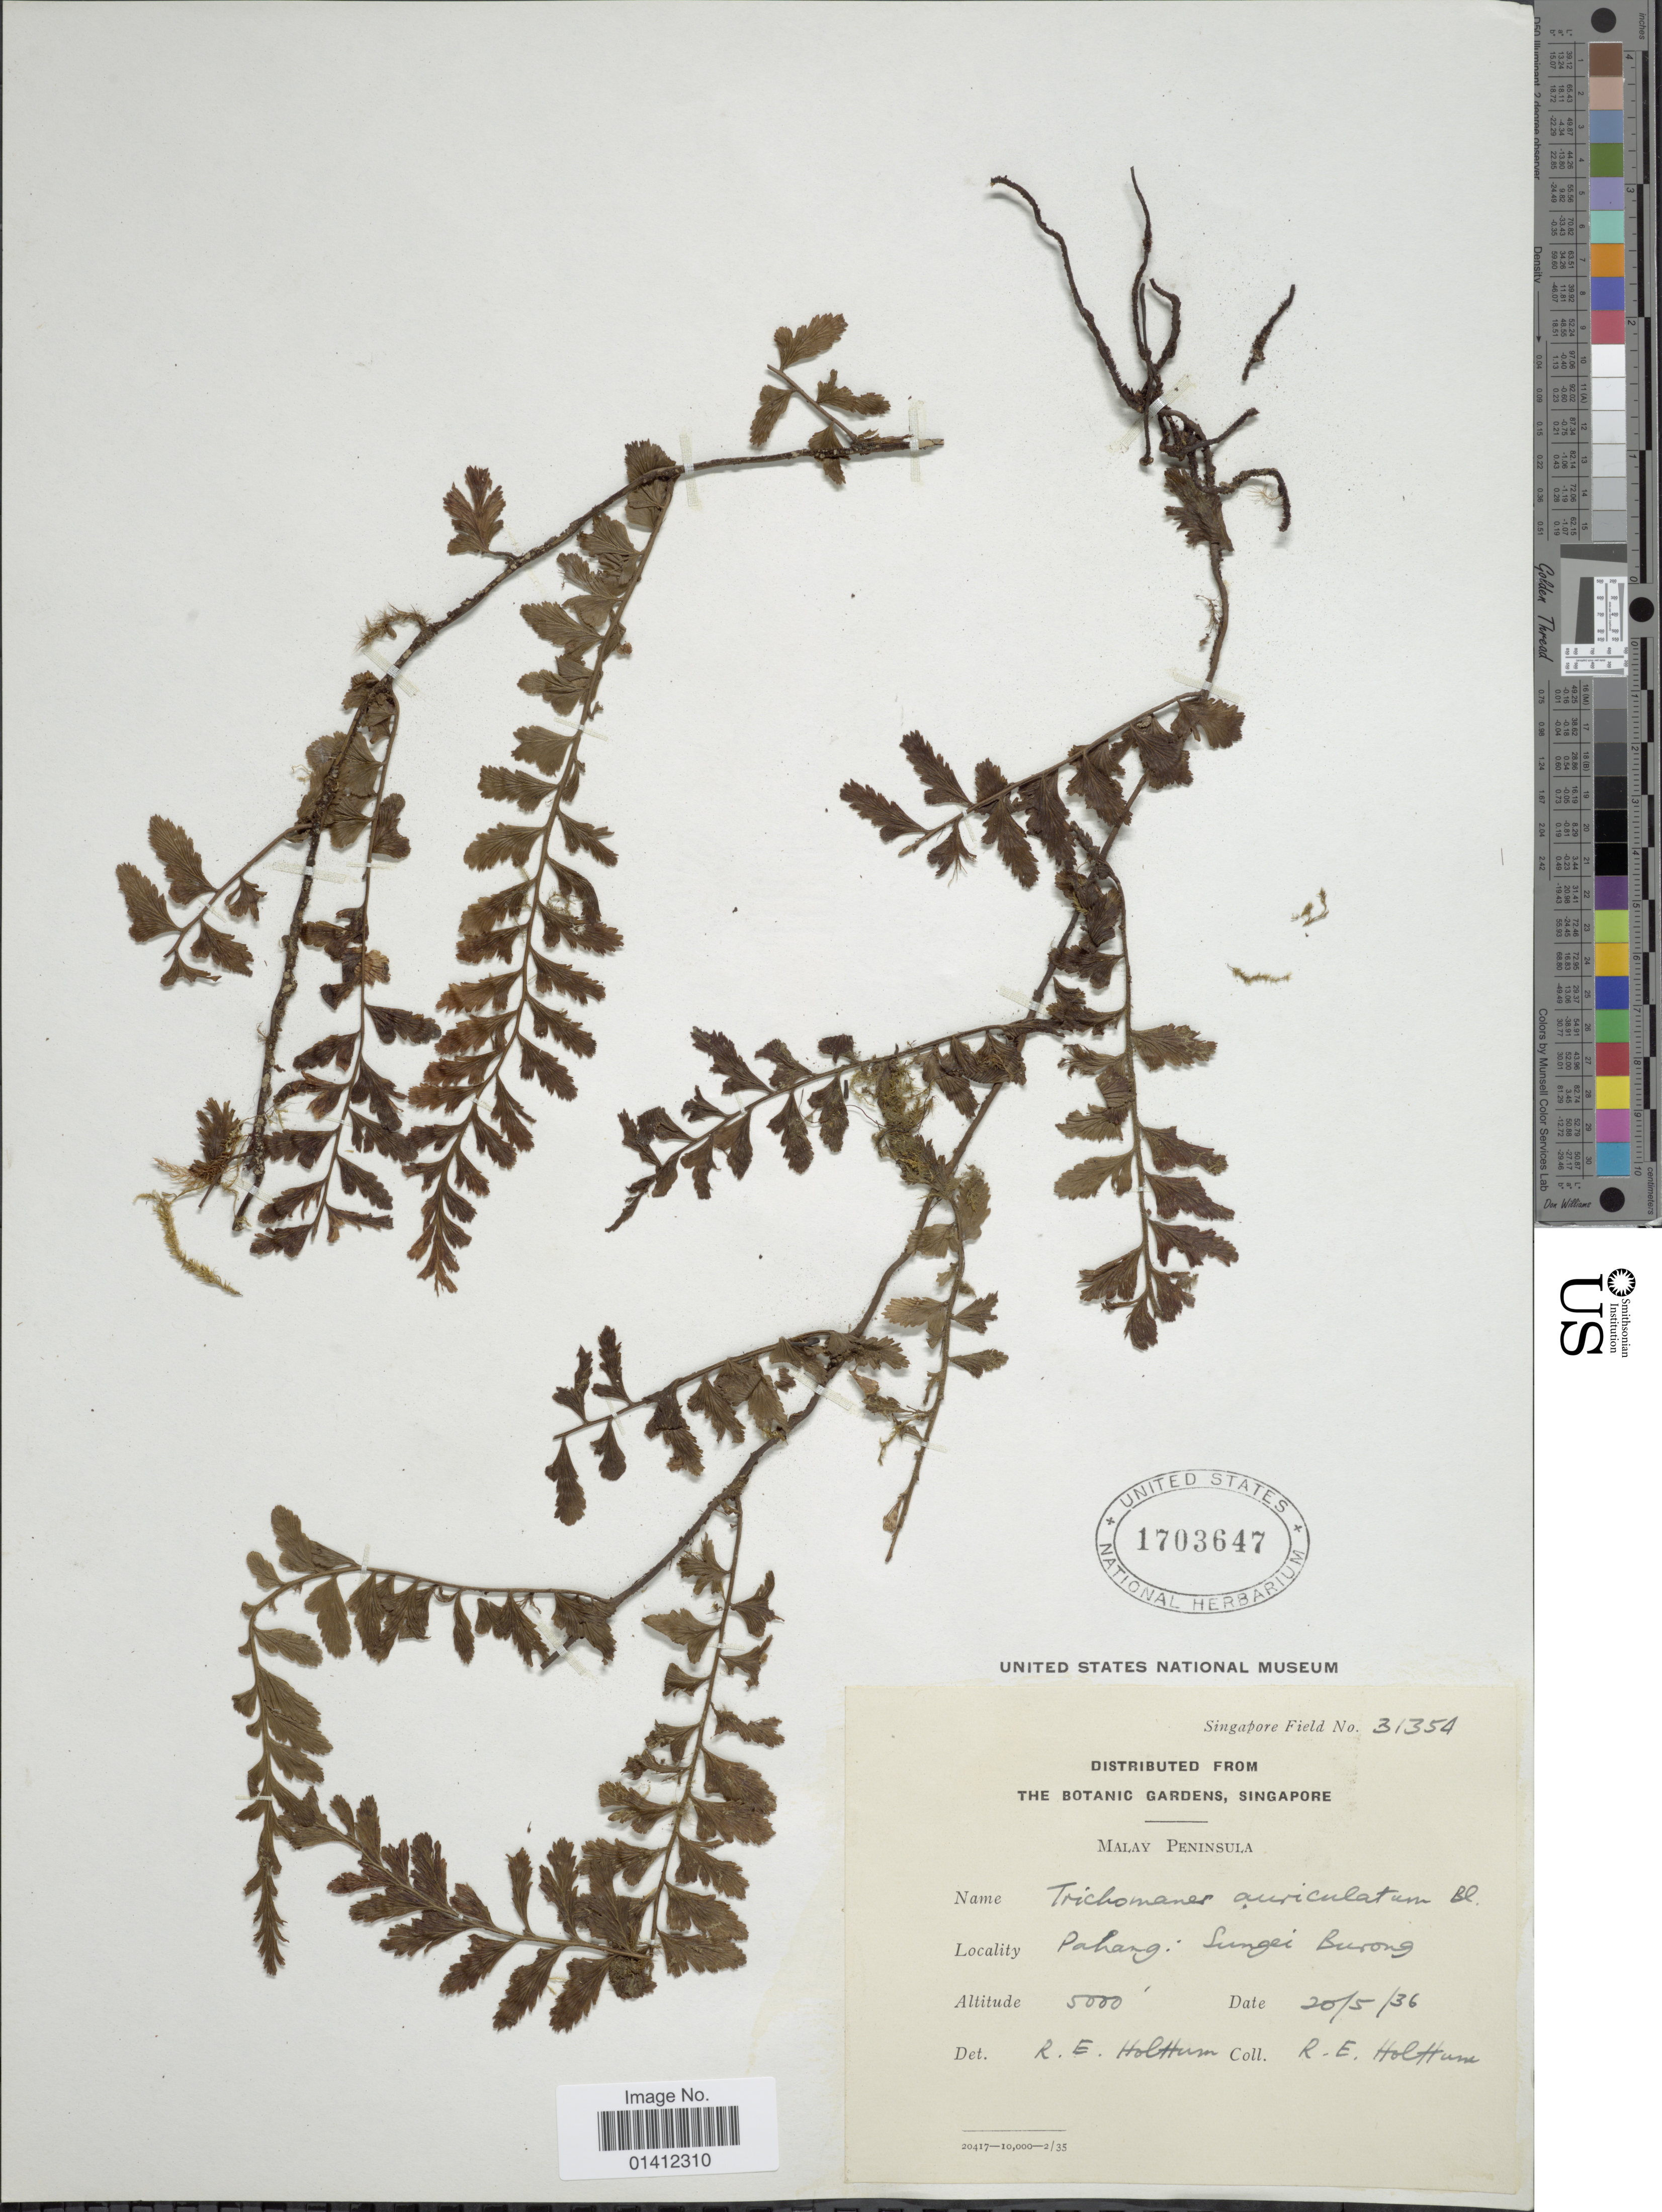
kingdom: Plantae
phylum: Tracheophyta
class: Polypodiopsida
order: Hymenophyllales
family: Hymenophyllaceae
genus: Vandenboschia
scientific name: Vandenboschia auriculata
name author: (Blume) Copel.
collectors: R. E. Holttum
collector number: Singapore Field 31354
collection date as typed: Transcribed d/m/y: 20/5/36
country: Malaysia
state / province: Pahang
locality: Singapore, Malay Peninsula. Locality Pahang: Sungei Burong [interpreted]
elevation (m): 1524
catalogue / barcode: US 1703647